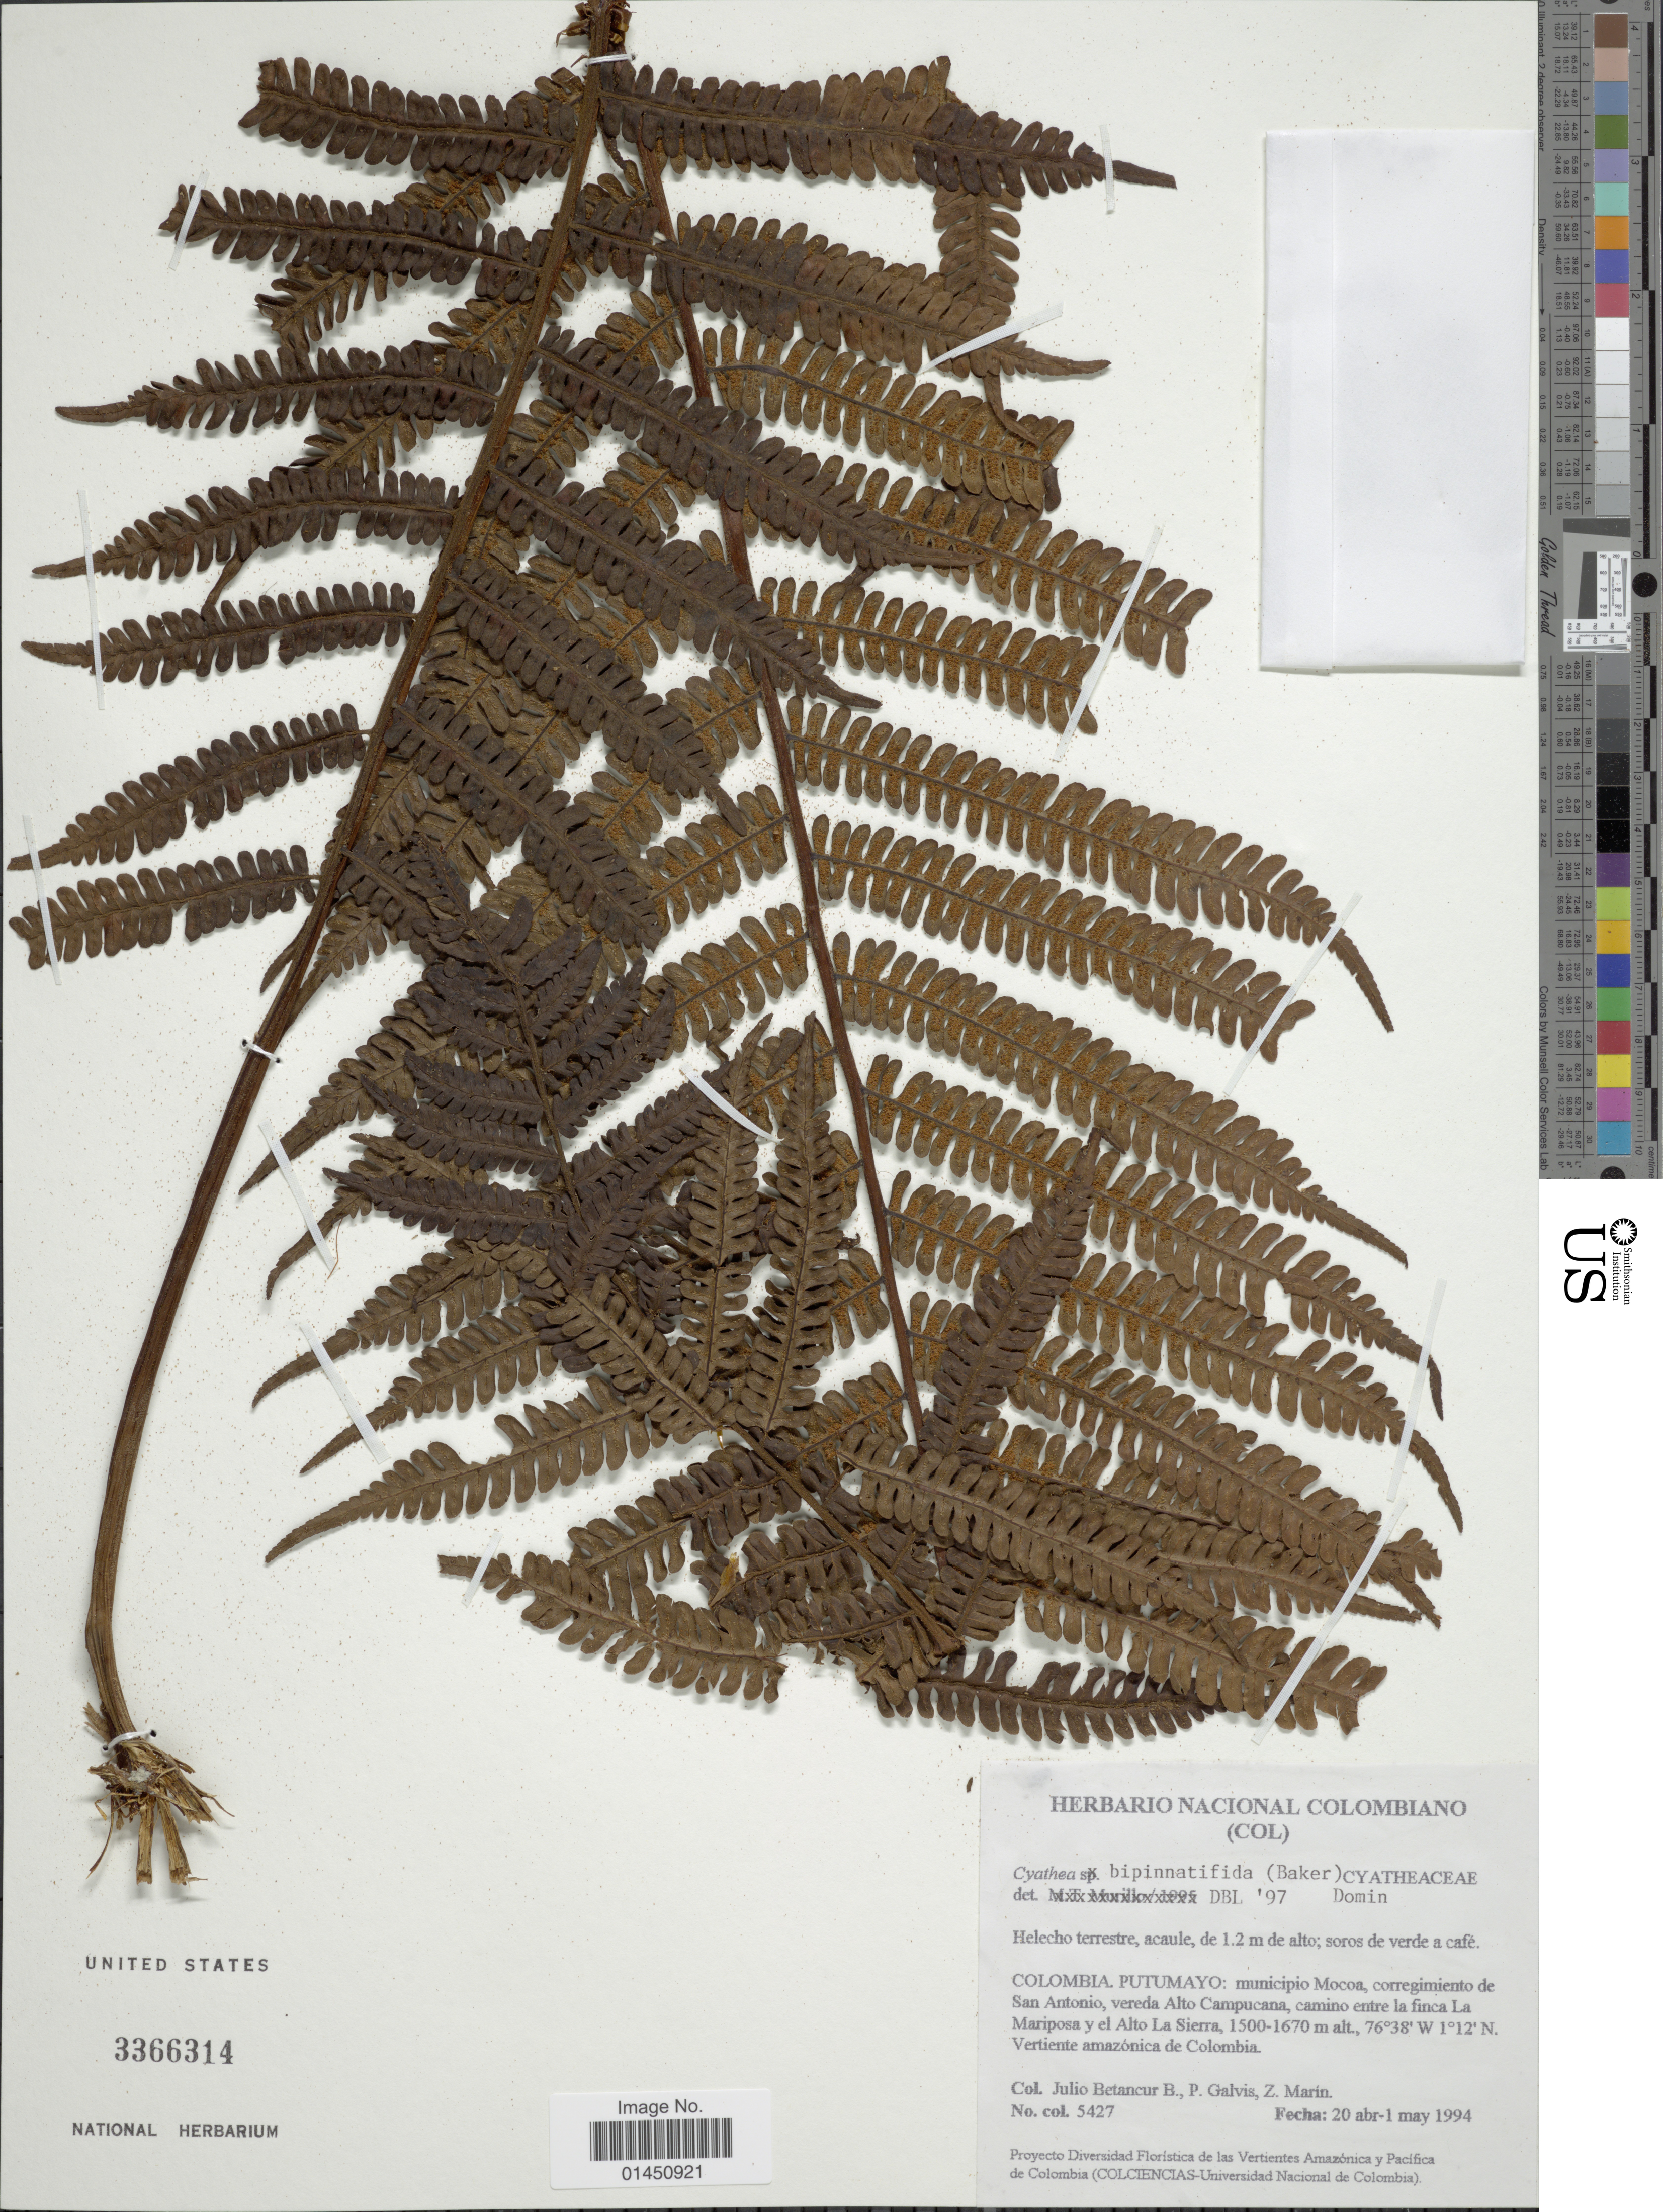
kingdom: Plantae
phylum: Tracheophyta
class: Polypodiopsida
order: Cyatheales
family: Cyatheaceae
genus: Cyathea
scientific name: Cyathea bipinnatifida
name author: (Baker) Domin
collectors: J. Betancur-B., P. Galvis & Z. Marin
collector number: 5427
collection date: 1994-04-20/1994-05-01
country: Colombia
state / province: Putumayo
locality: Municipio Mocoa, corregimiento de San Antonio, vereda Alto Campucana, camino entre la finca La Maripisa y el Alto La Sierra, Vertiente amazonica de Colombia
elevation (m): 1500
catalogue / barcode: US 3366314